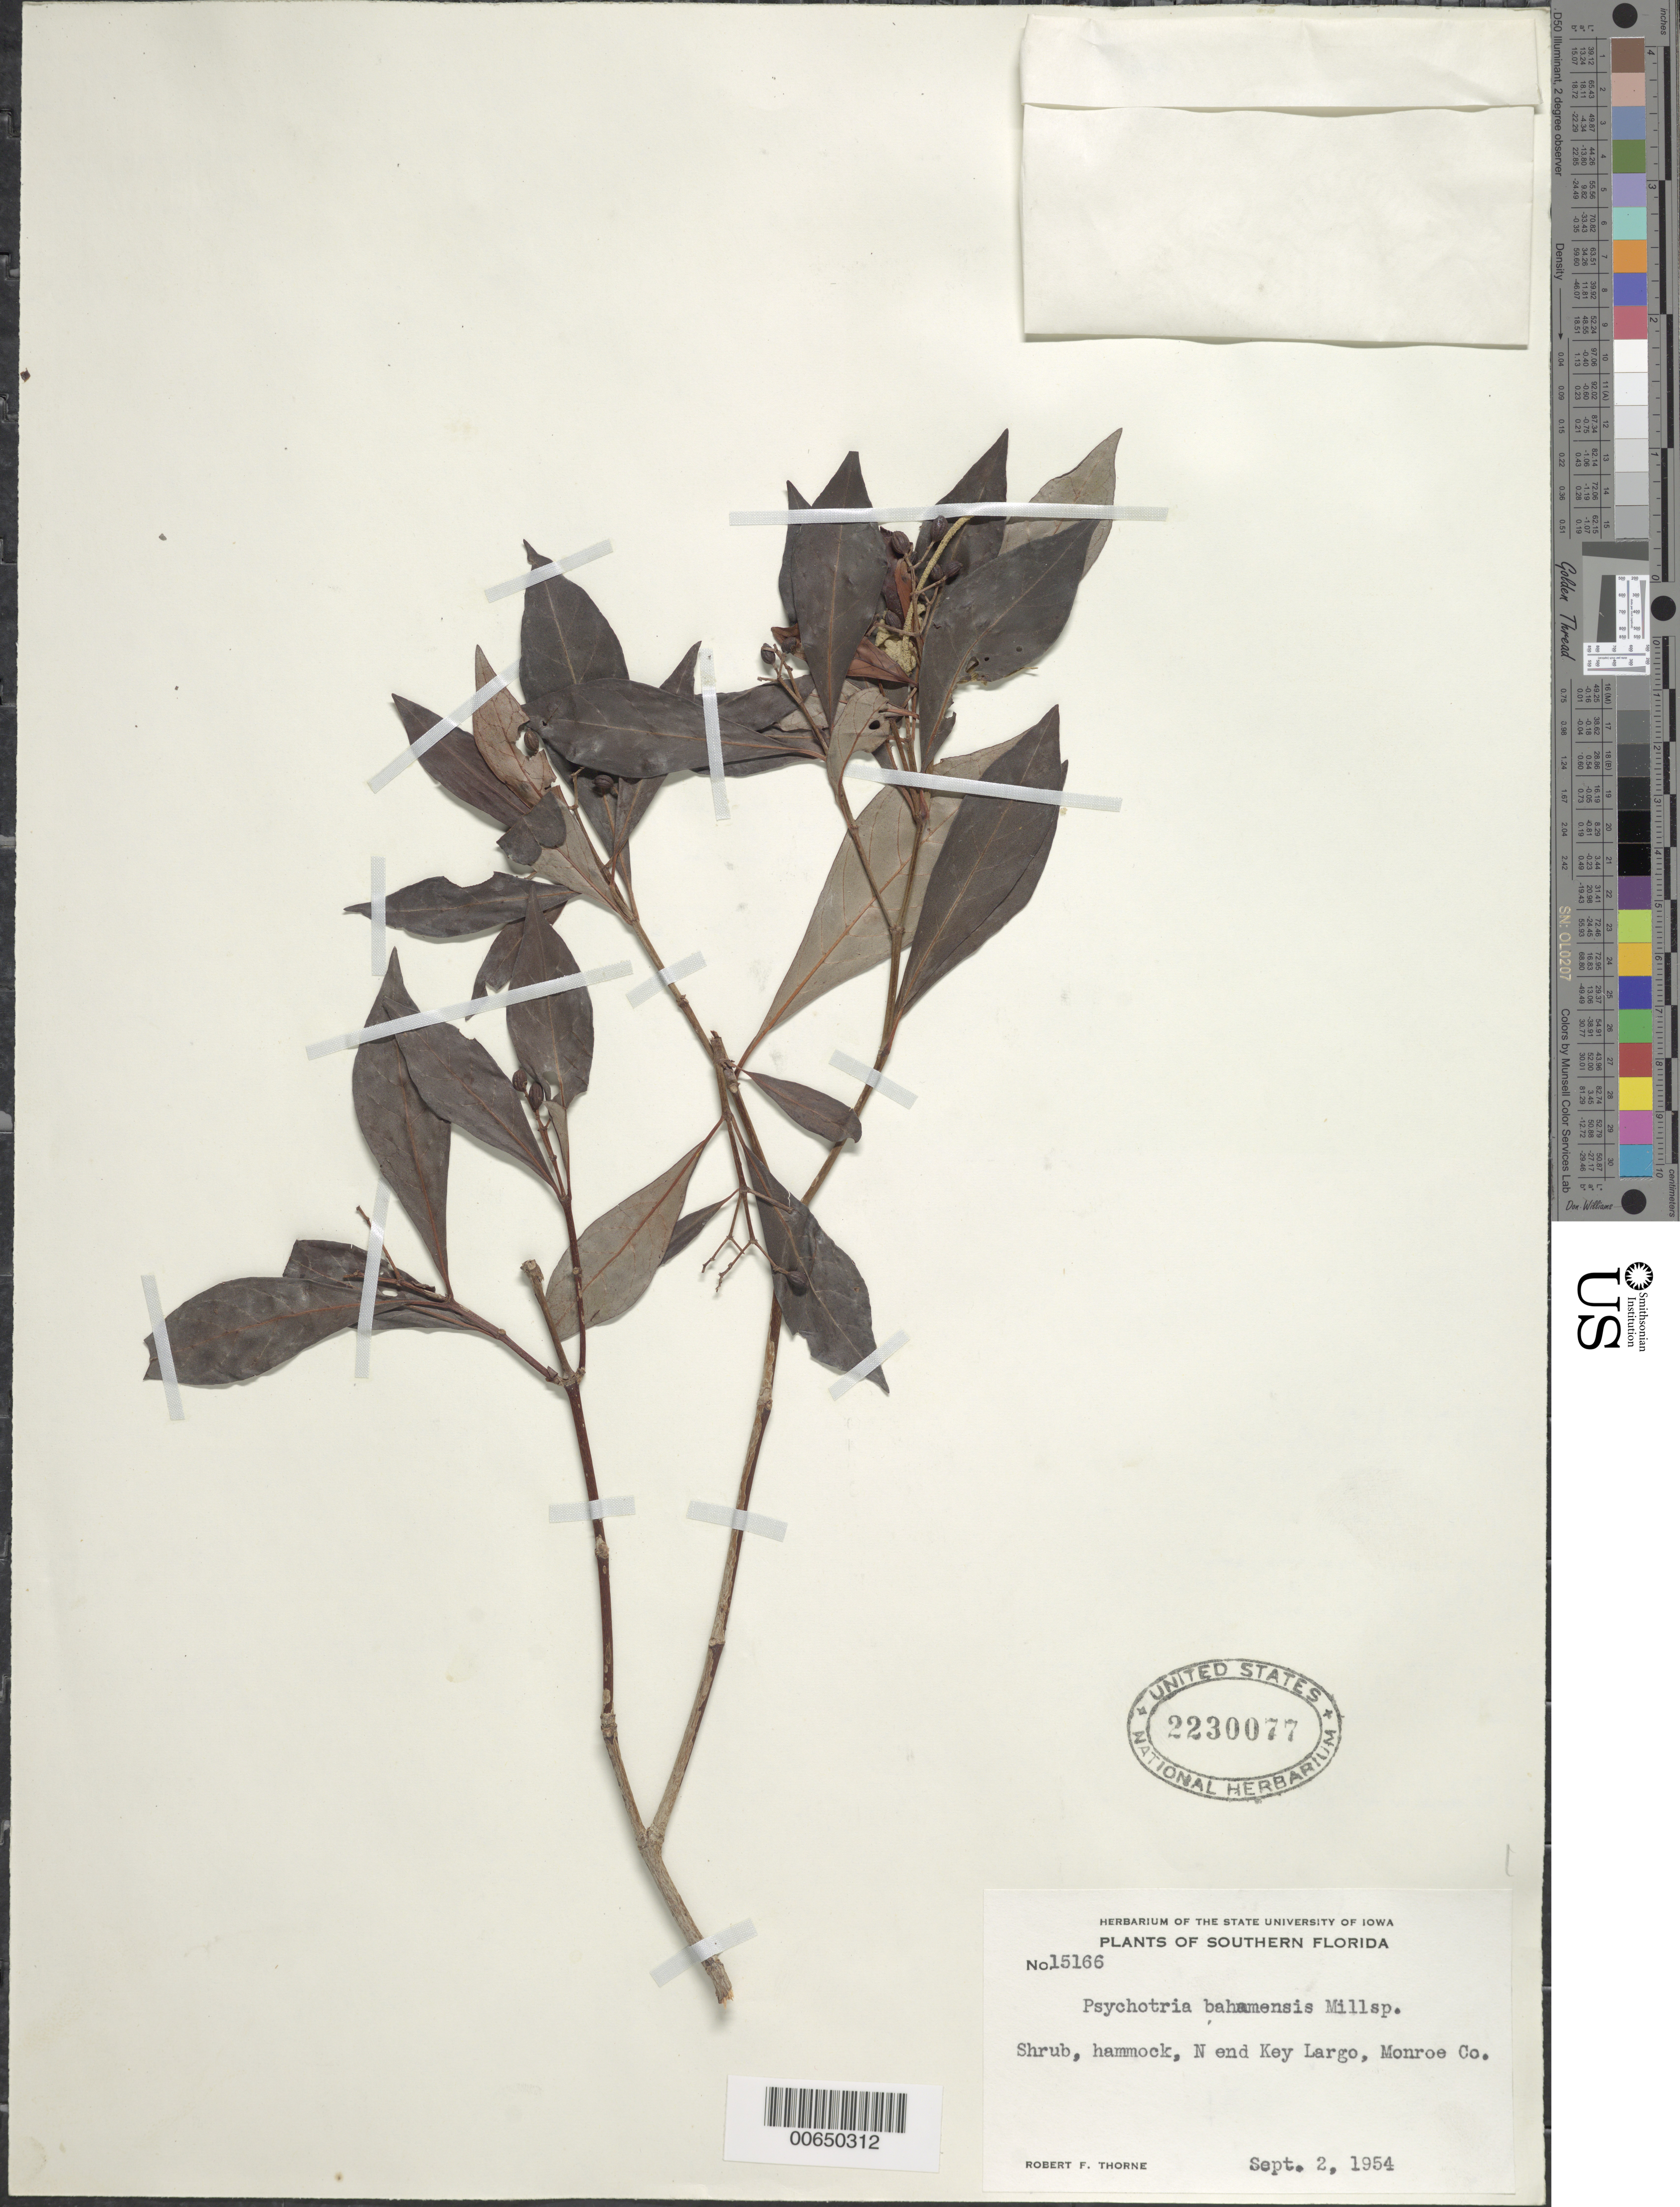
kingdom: Plantae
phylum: Tracheophyta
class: Magnoliopsida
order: Gentianales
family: Rubiaceae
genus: Psychotria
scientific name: Psychotria bahamensis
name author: Millsp.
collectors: R. F. Thorne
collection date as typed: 09 Feb 1954 or 02 Sep 1954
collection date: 1954-02-09 or 1954-09-02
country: United States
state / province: Florida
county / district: Monroe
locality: Hammock N end of Key Largo.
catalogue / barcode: US 2230077